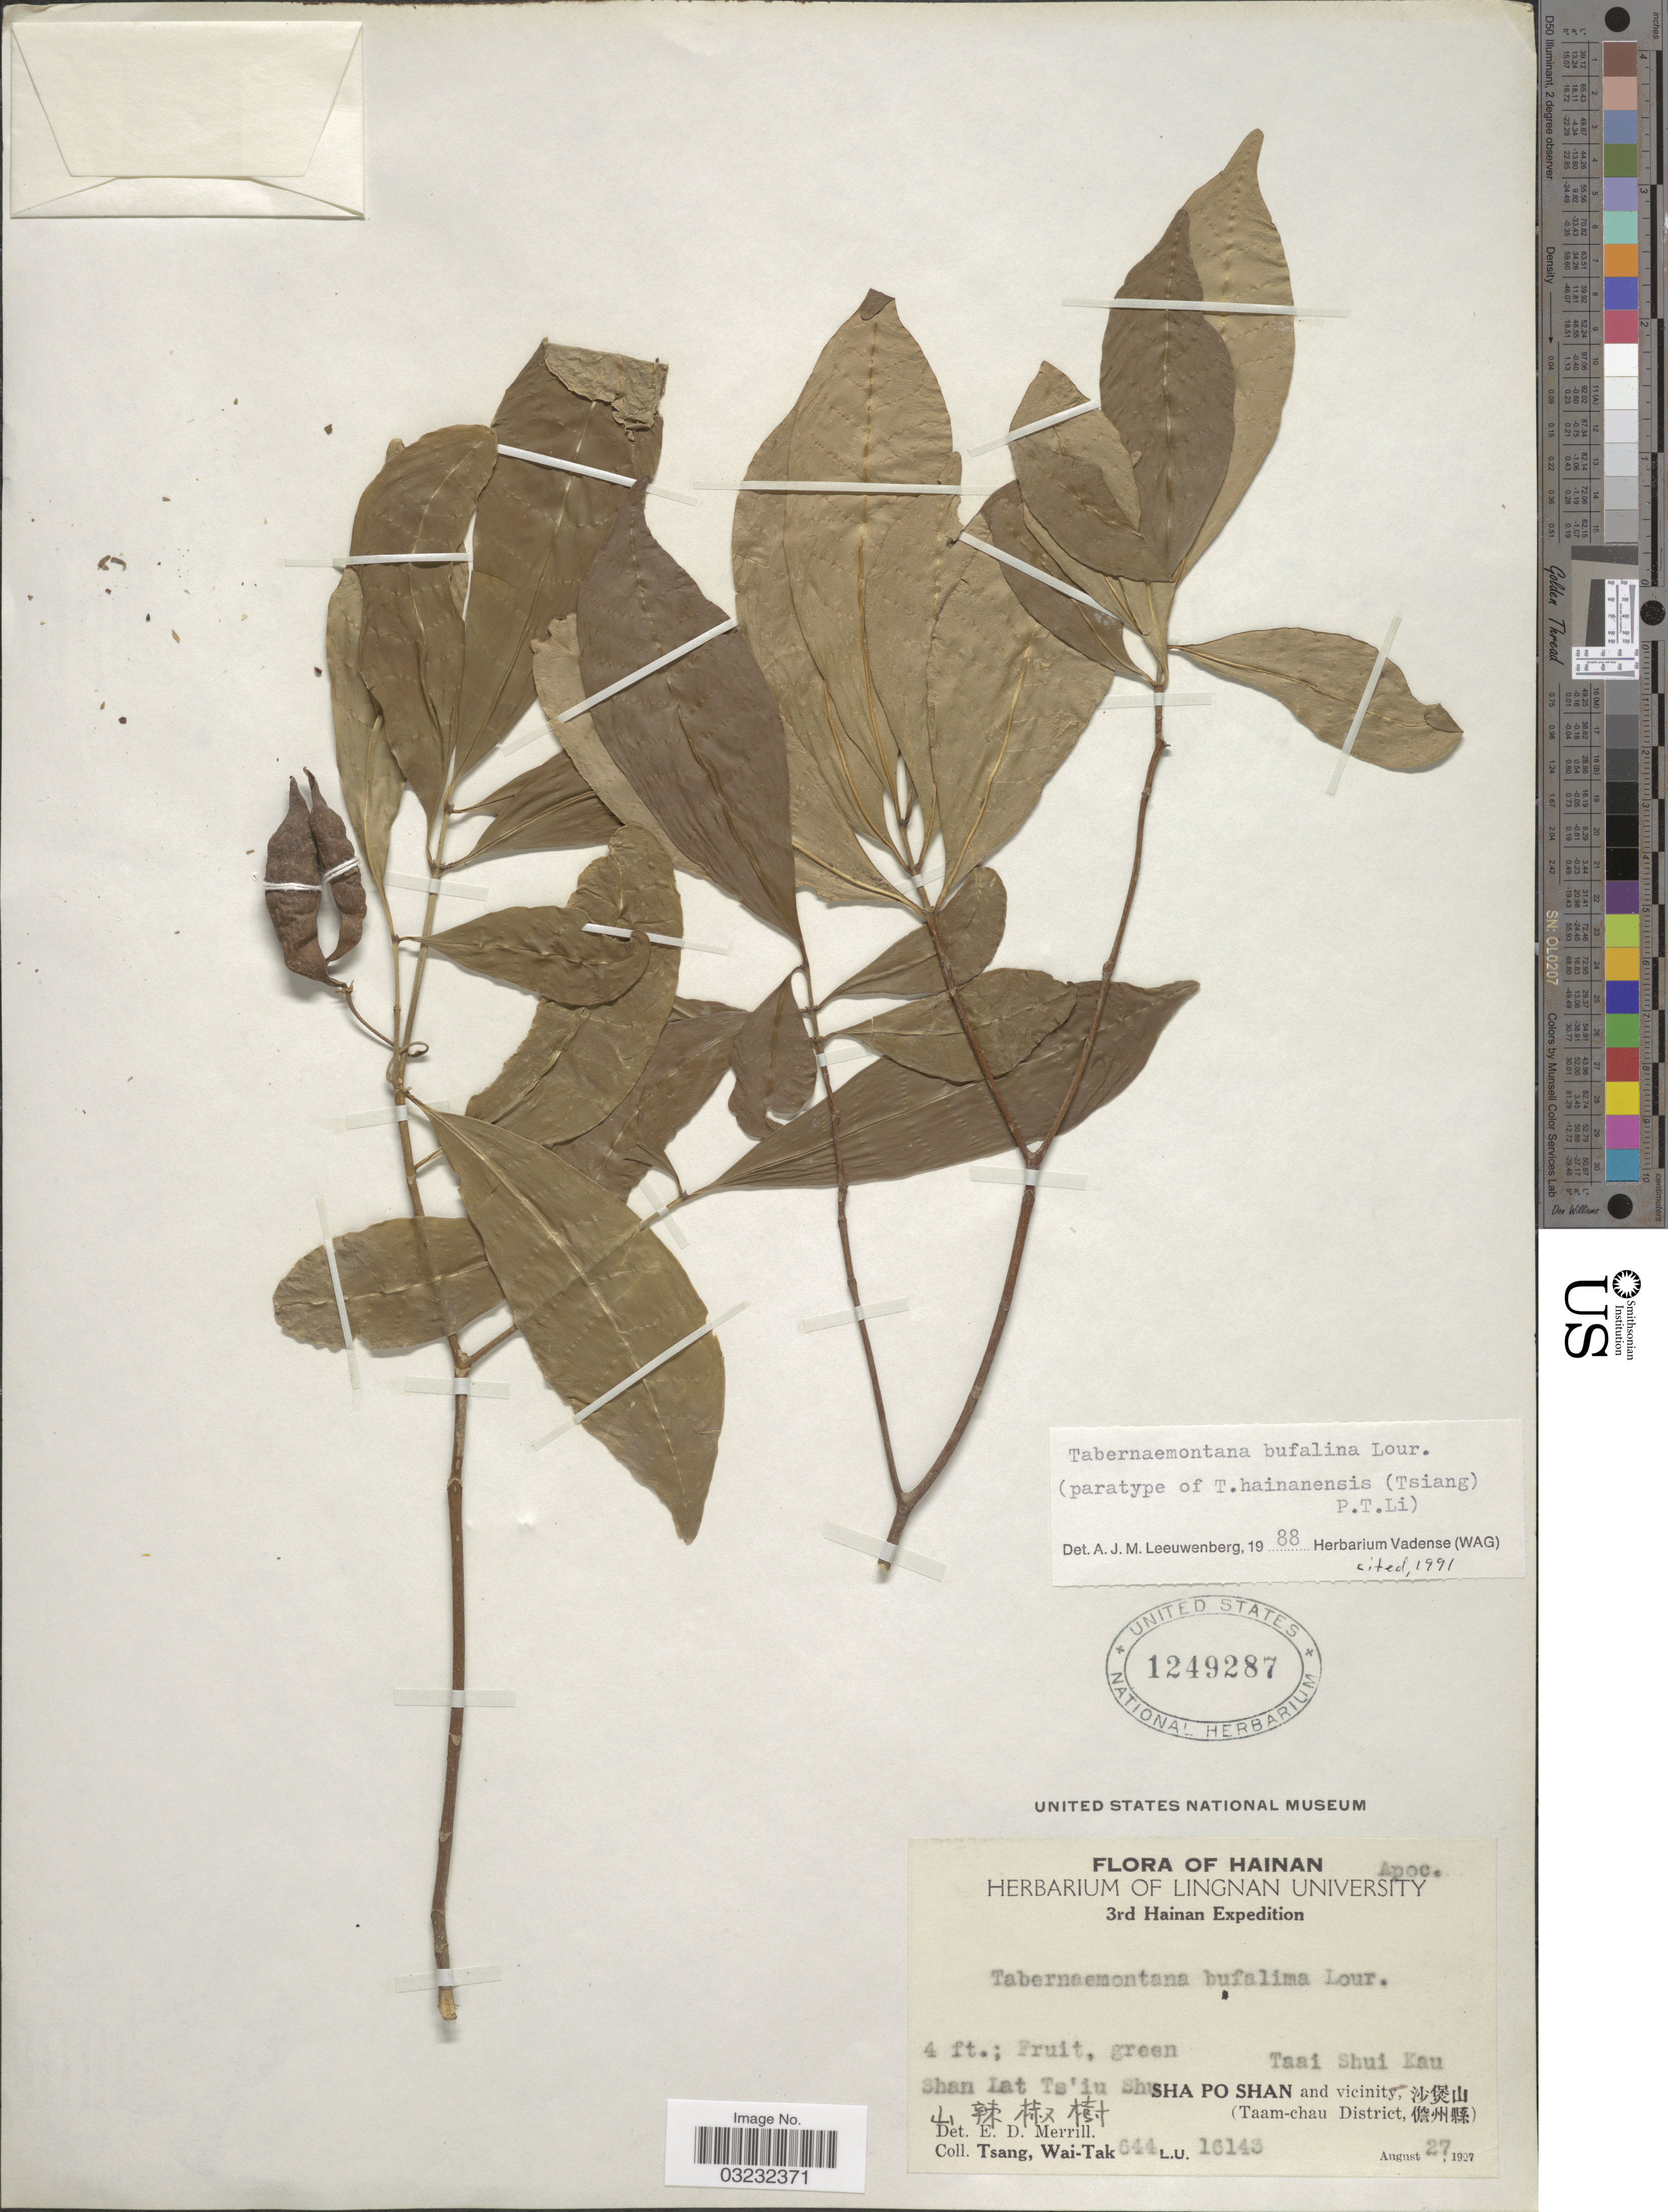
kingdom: Plantae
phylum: Tracheophyta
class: Magnoliopsida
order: Gentianales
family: Apocynaceae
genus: Tabernaemontana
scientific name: Tabernaemontana bufalina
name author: Lour.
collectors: W. T. Tsang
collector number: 644/L.U.16143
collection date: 1927-08-27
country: China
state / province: Hainan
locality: haLat Ts'iu Shu[interpreted], Taai Shui Kau, Sha Po Shan and vicinity, (Taam-chau District.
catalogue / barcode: US 1249287